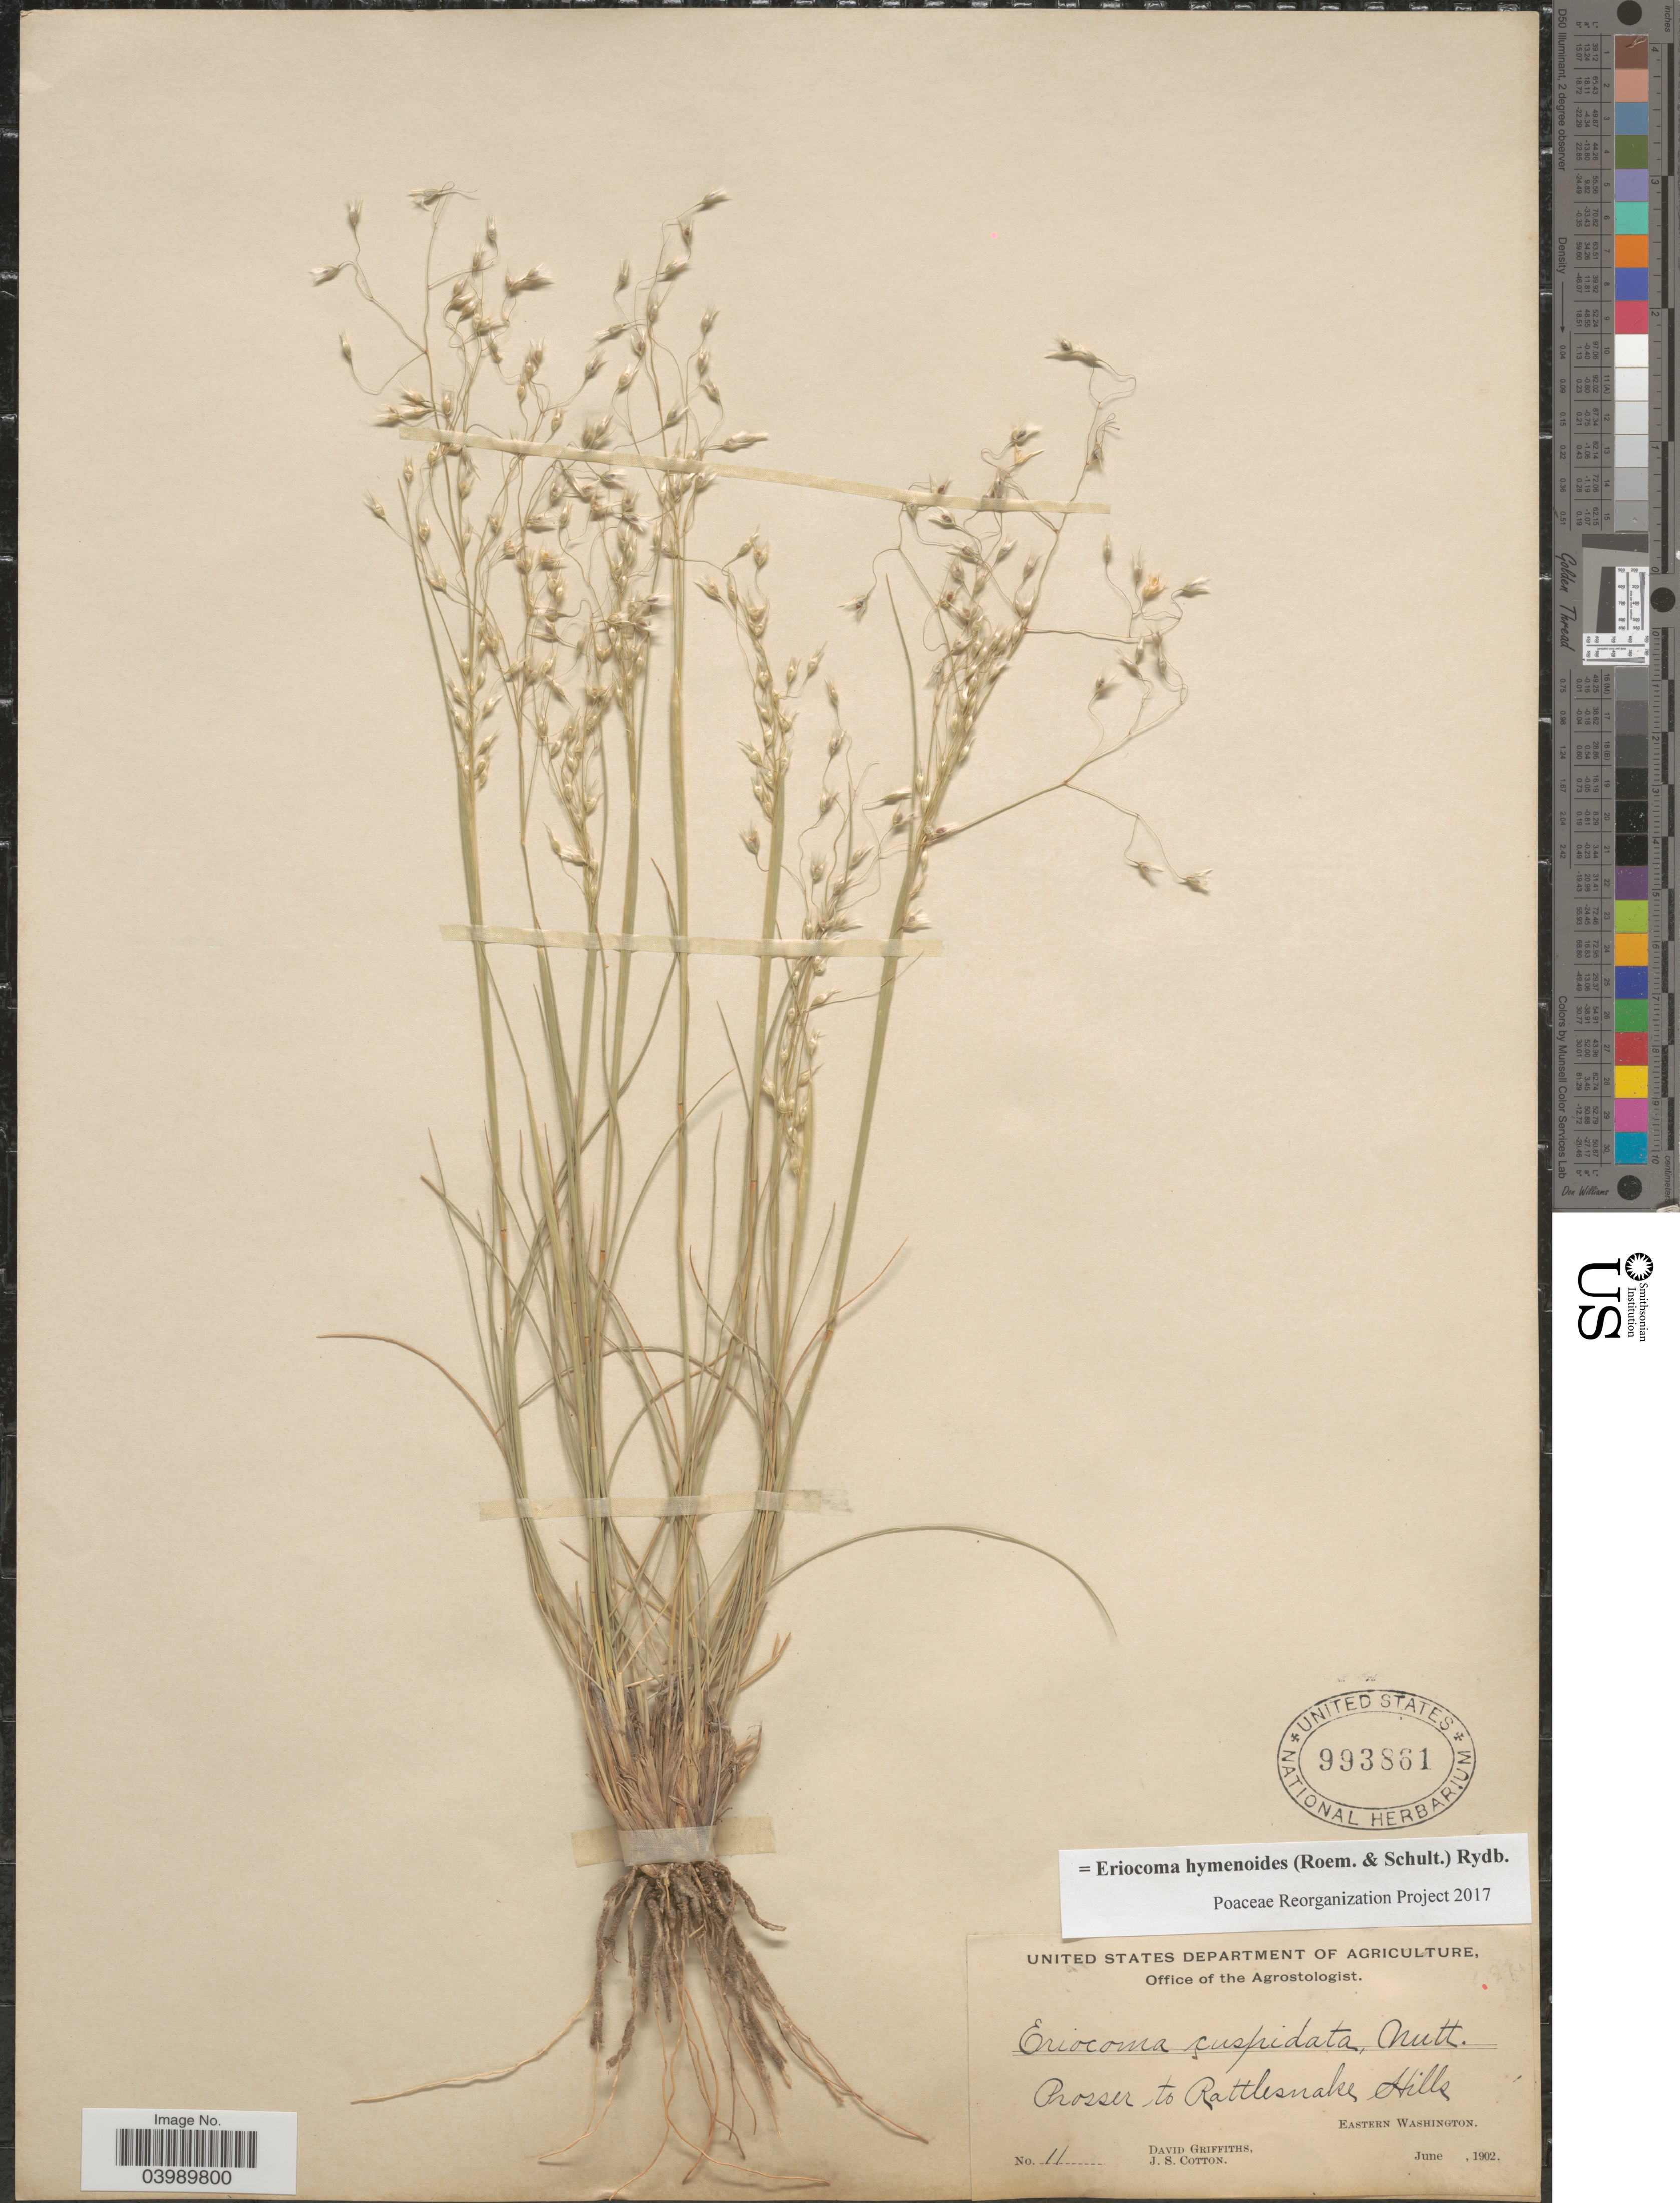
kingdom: Plantae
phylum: Tracheophyta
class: Liliopsida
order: Poales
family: Poaceae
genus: Eriocoma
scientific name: Eriocoma hymenoides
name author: (Roem. & Schult.) Rydb.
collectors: D. Griffiths & J. S. Cotton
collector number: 11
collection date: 1902-06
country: United States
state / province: Washington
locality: Prosser to Rattlesnake Hills, Eastern Washington.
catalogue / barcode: US 993861